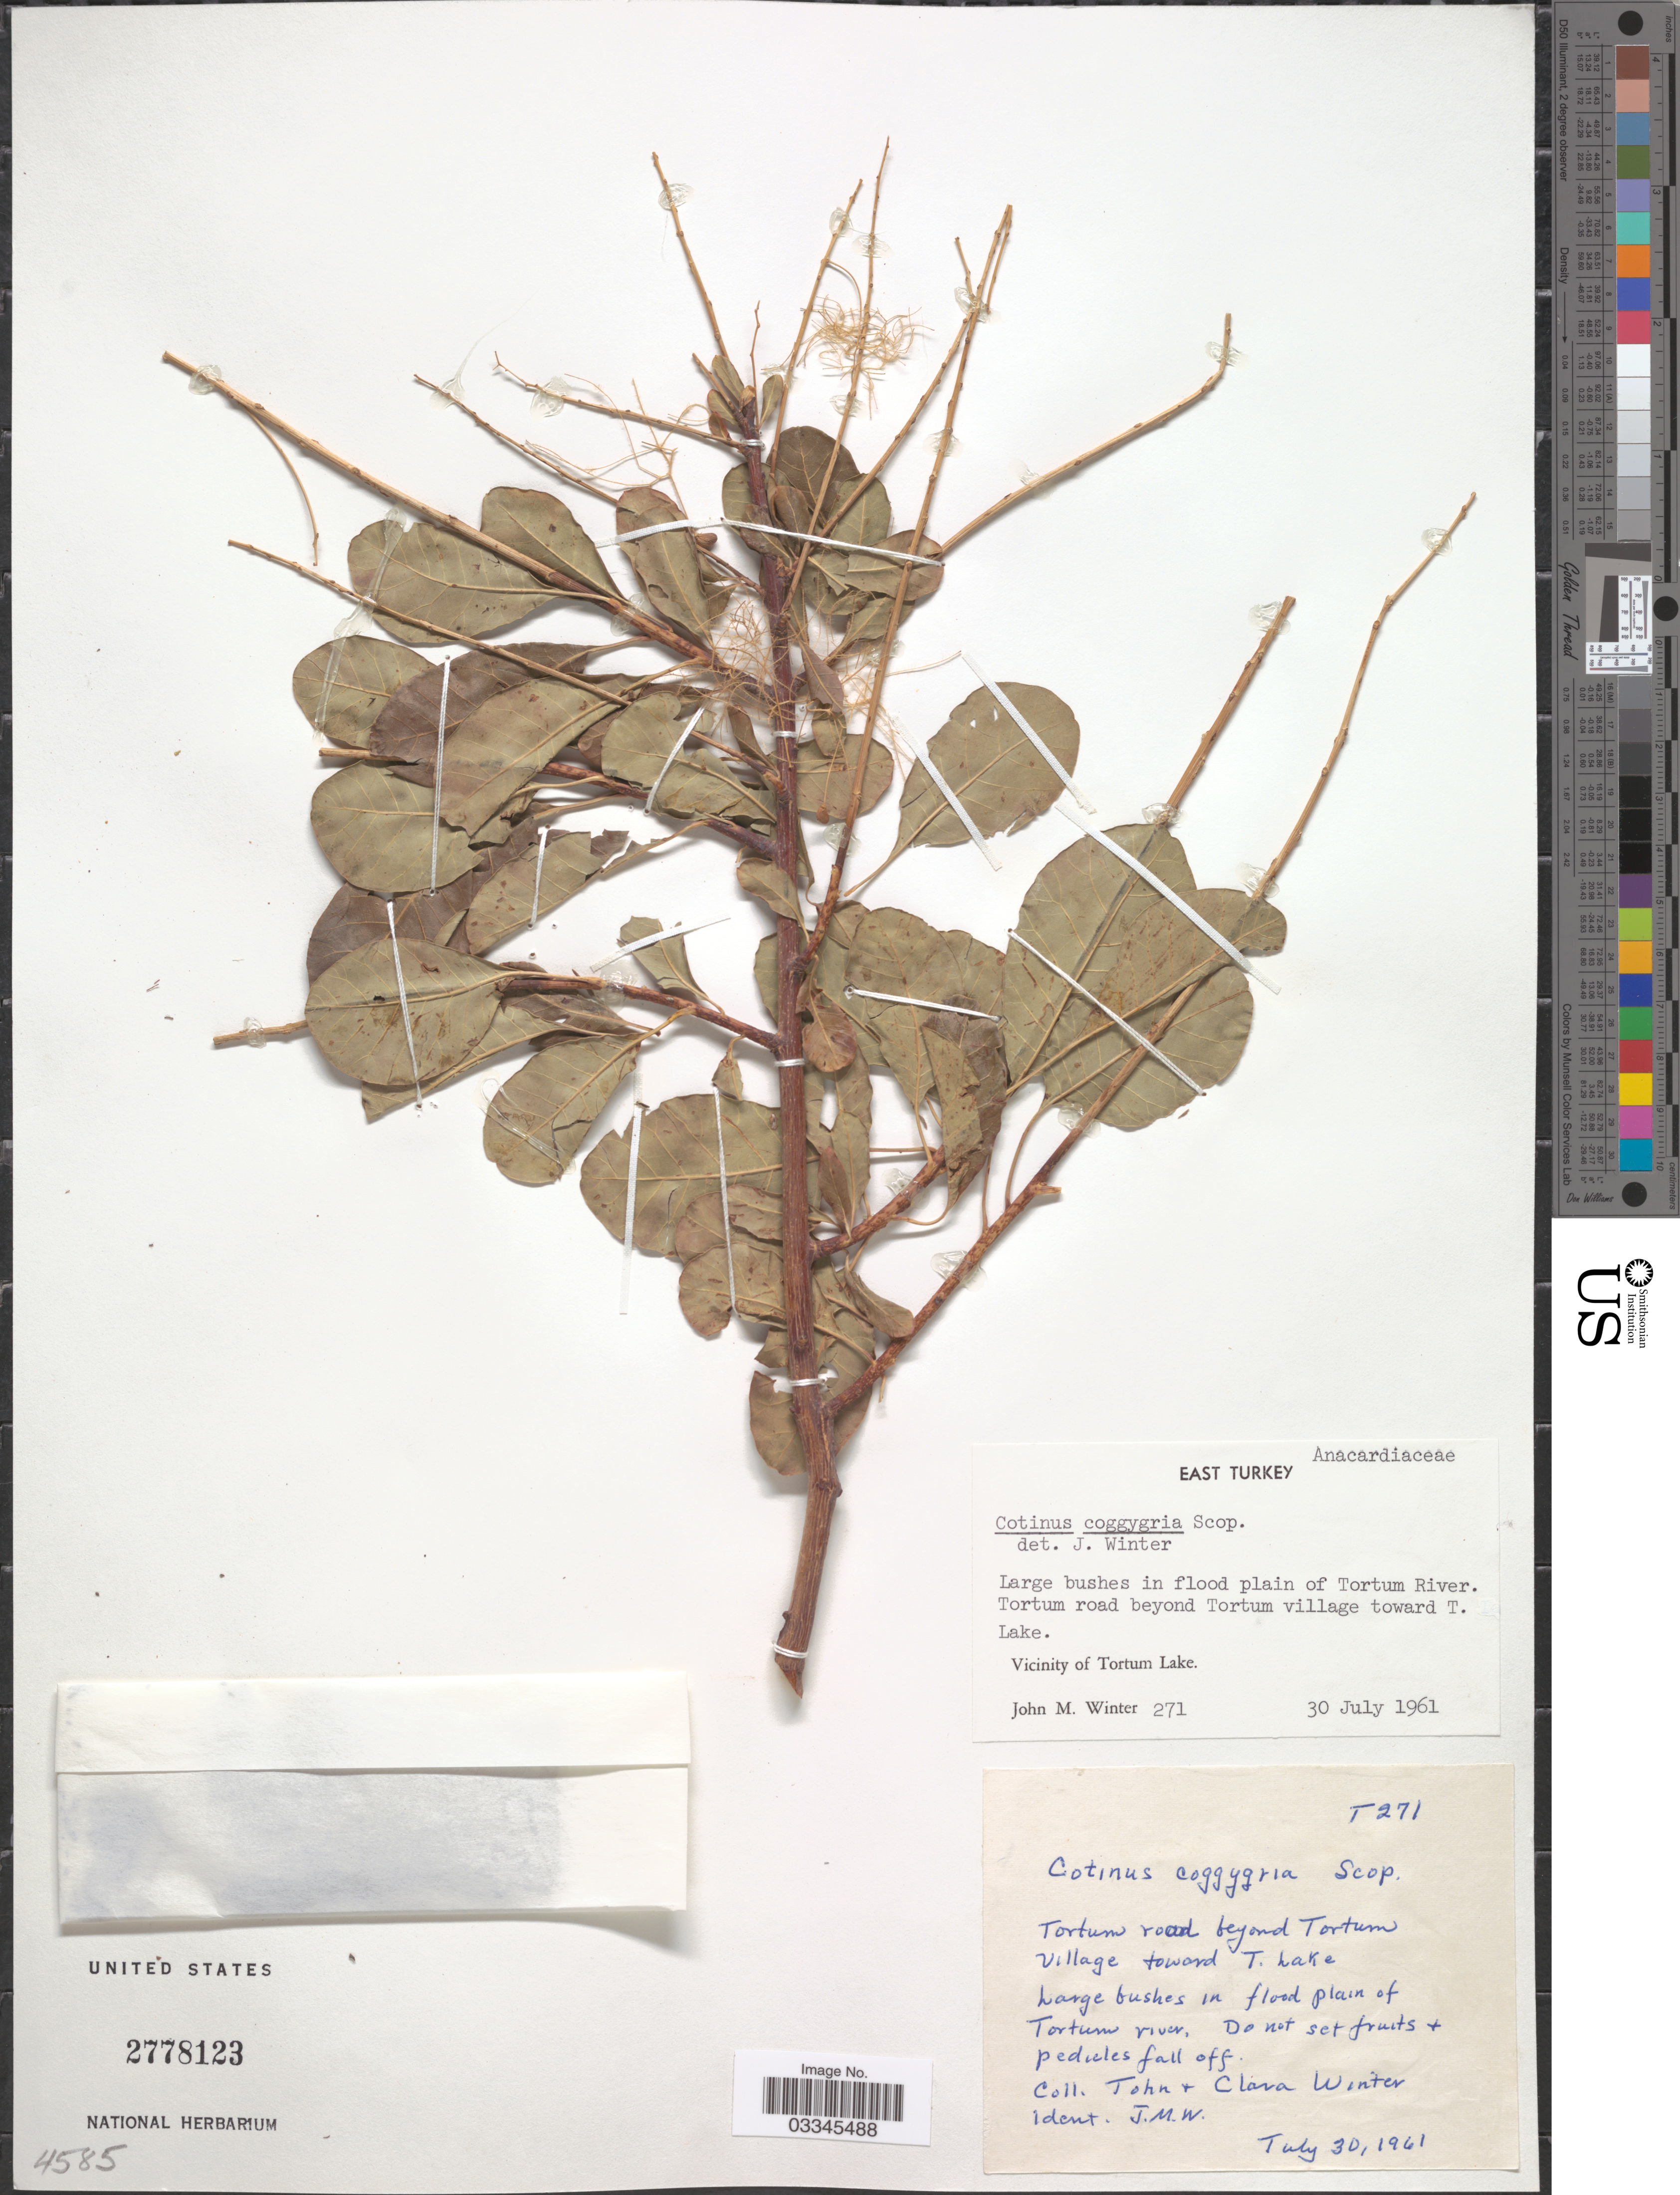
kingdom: Plantae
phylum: Tracheophyta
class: Magnoliopsida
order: Sapindales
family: Anacardiaceae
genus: Cotinus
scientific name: Cotinus coggygria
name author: Scop.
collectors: J. M. Winter & C. Winter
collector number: T271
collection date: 1961-07-30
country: Turkey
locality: East Turkey. In flood plain of Tortum River. Tortum road beyond Tortum village toward T. Lake. Vicinity of Tortum Lake.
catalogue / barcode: US 2778123